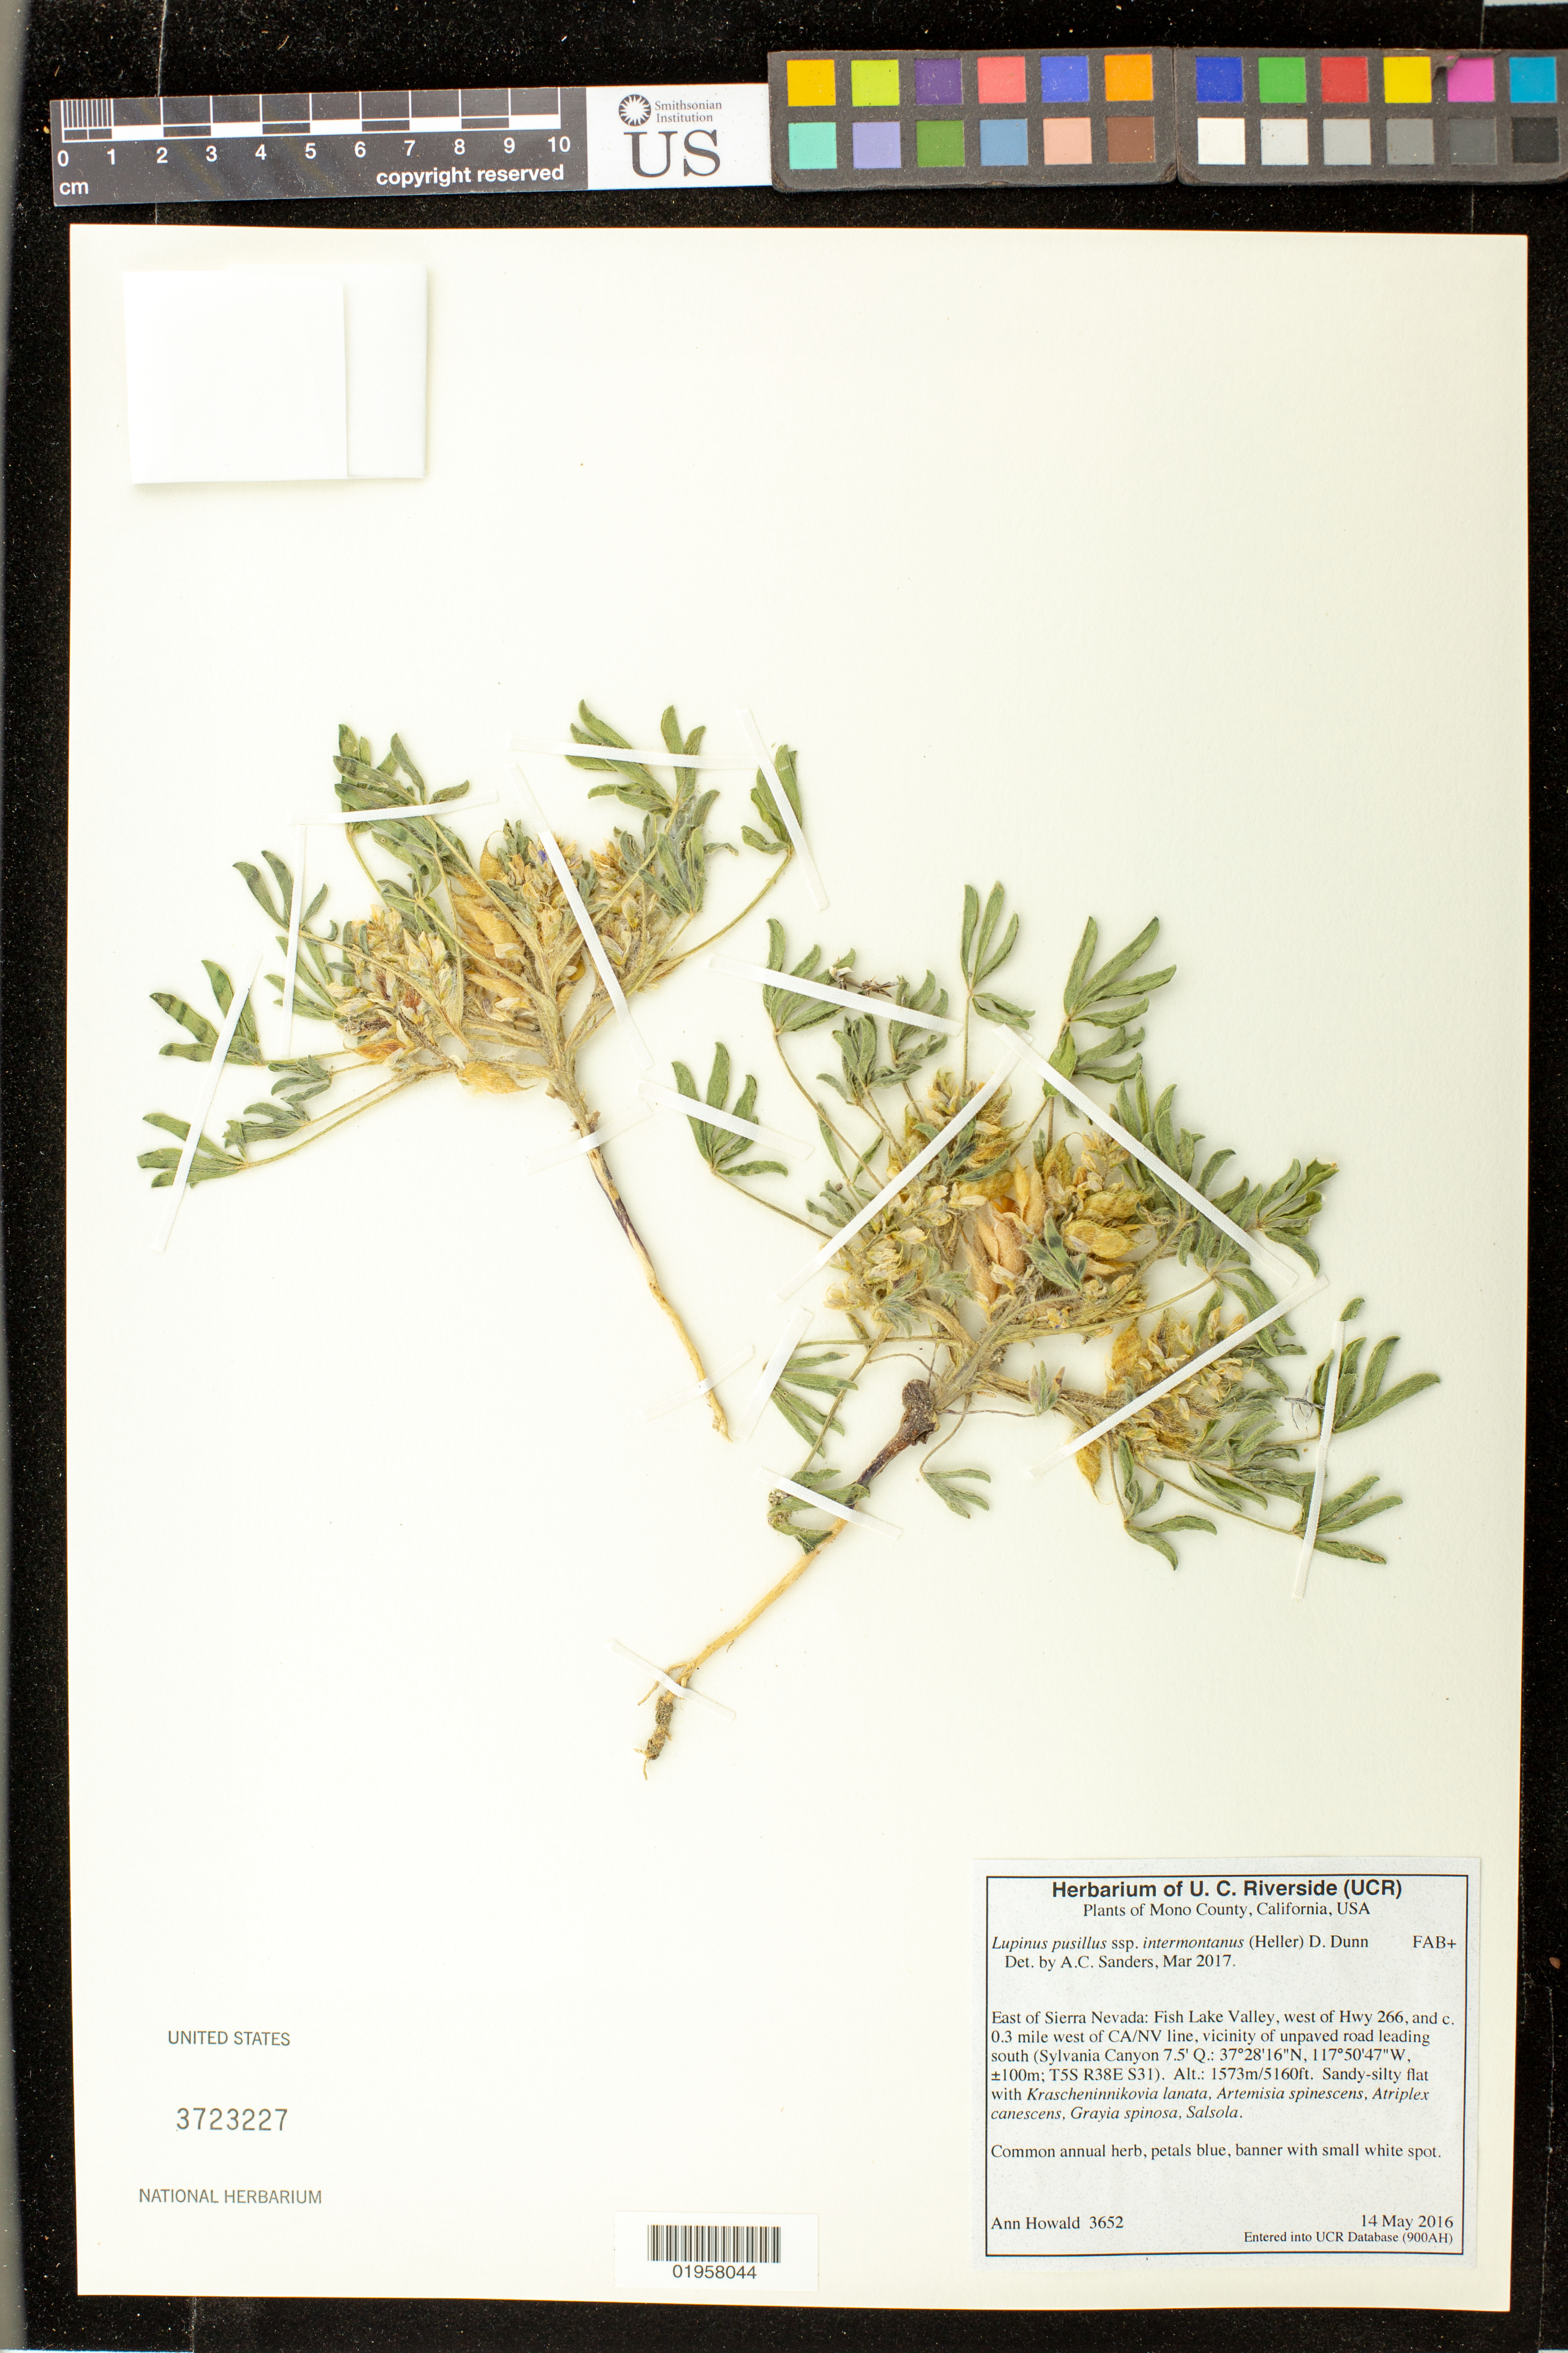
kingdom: Plantae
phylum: Tracheophyta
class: Magnoliopsida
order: Fabales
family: Fabaceae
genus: Lupinus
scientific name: Lupinus pusillus subsp. intermontanus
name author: (A. Heller) D.B. Dunn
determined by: Sanders, A. C.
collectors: A. Howald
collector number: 3652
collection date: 2016-05-14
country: United States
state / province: California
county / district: Mono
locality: East of Sierra Nevada: Fish Lake Valley, W of Hyw 266 and ca. 0.3 mile W of CA?NV line, vicinity of unpaved road leading S (Sylvania Canyon 7.5' Q)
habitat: Sandy-silty flat with Krascheninnikovia lanata, Artemisia spinescens, Atriplex canescens, Grayia spinosa, Salsola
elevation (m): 1573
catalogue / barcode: US 3723227